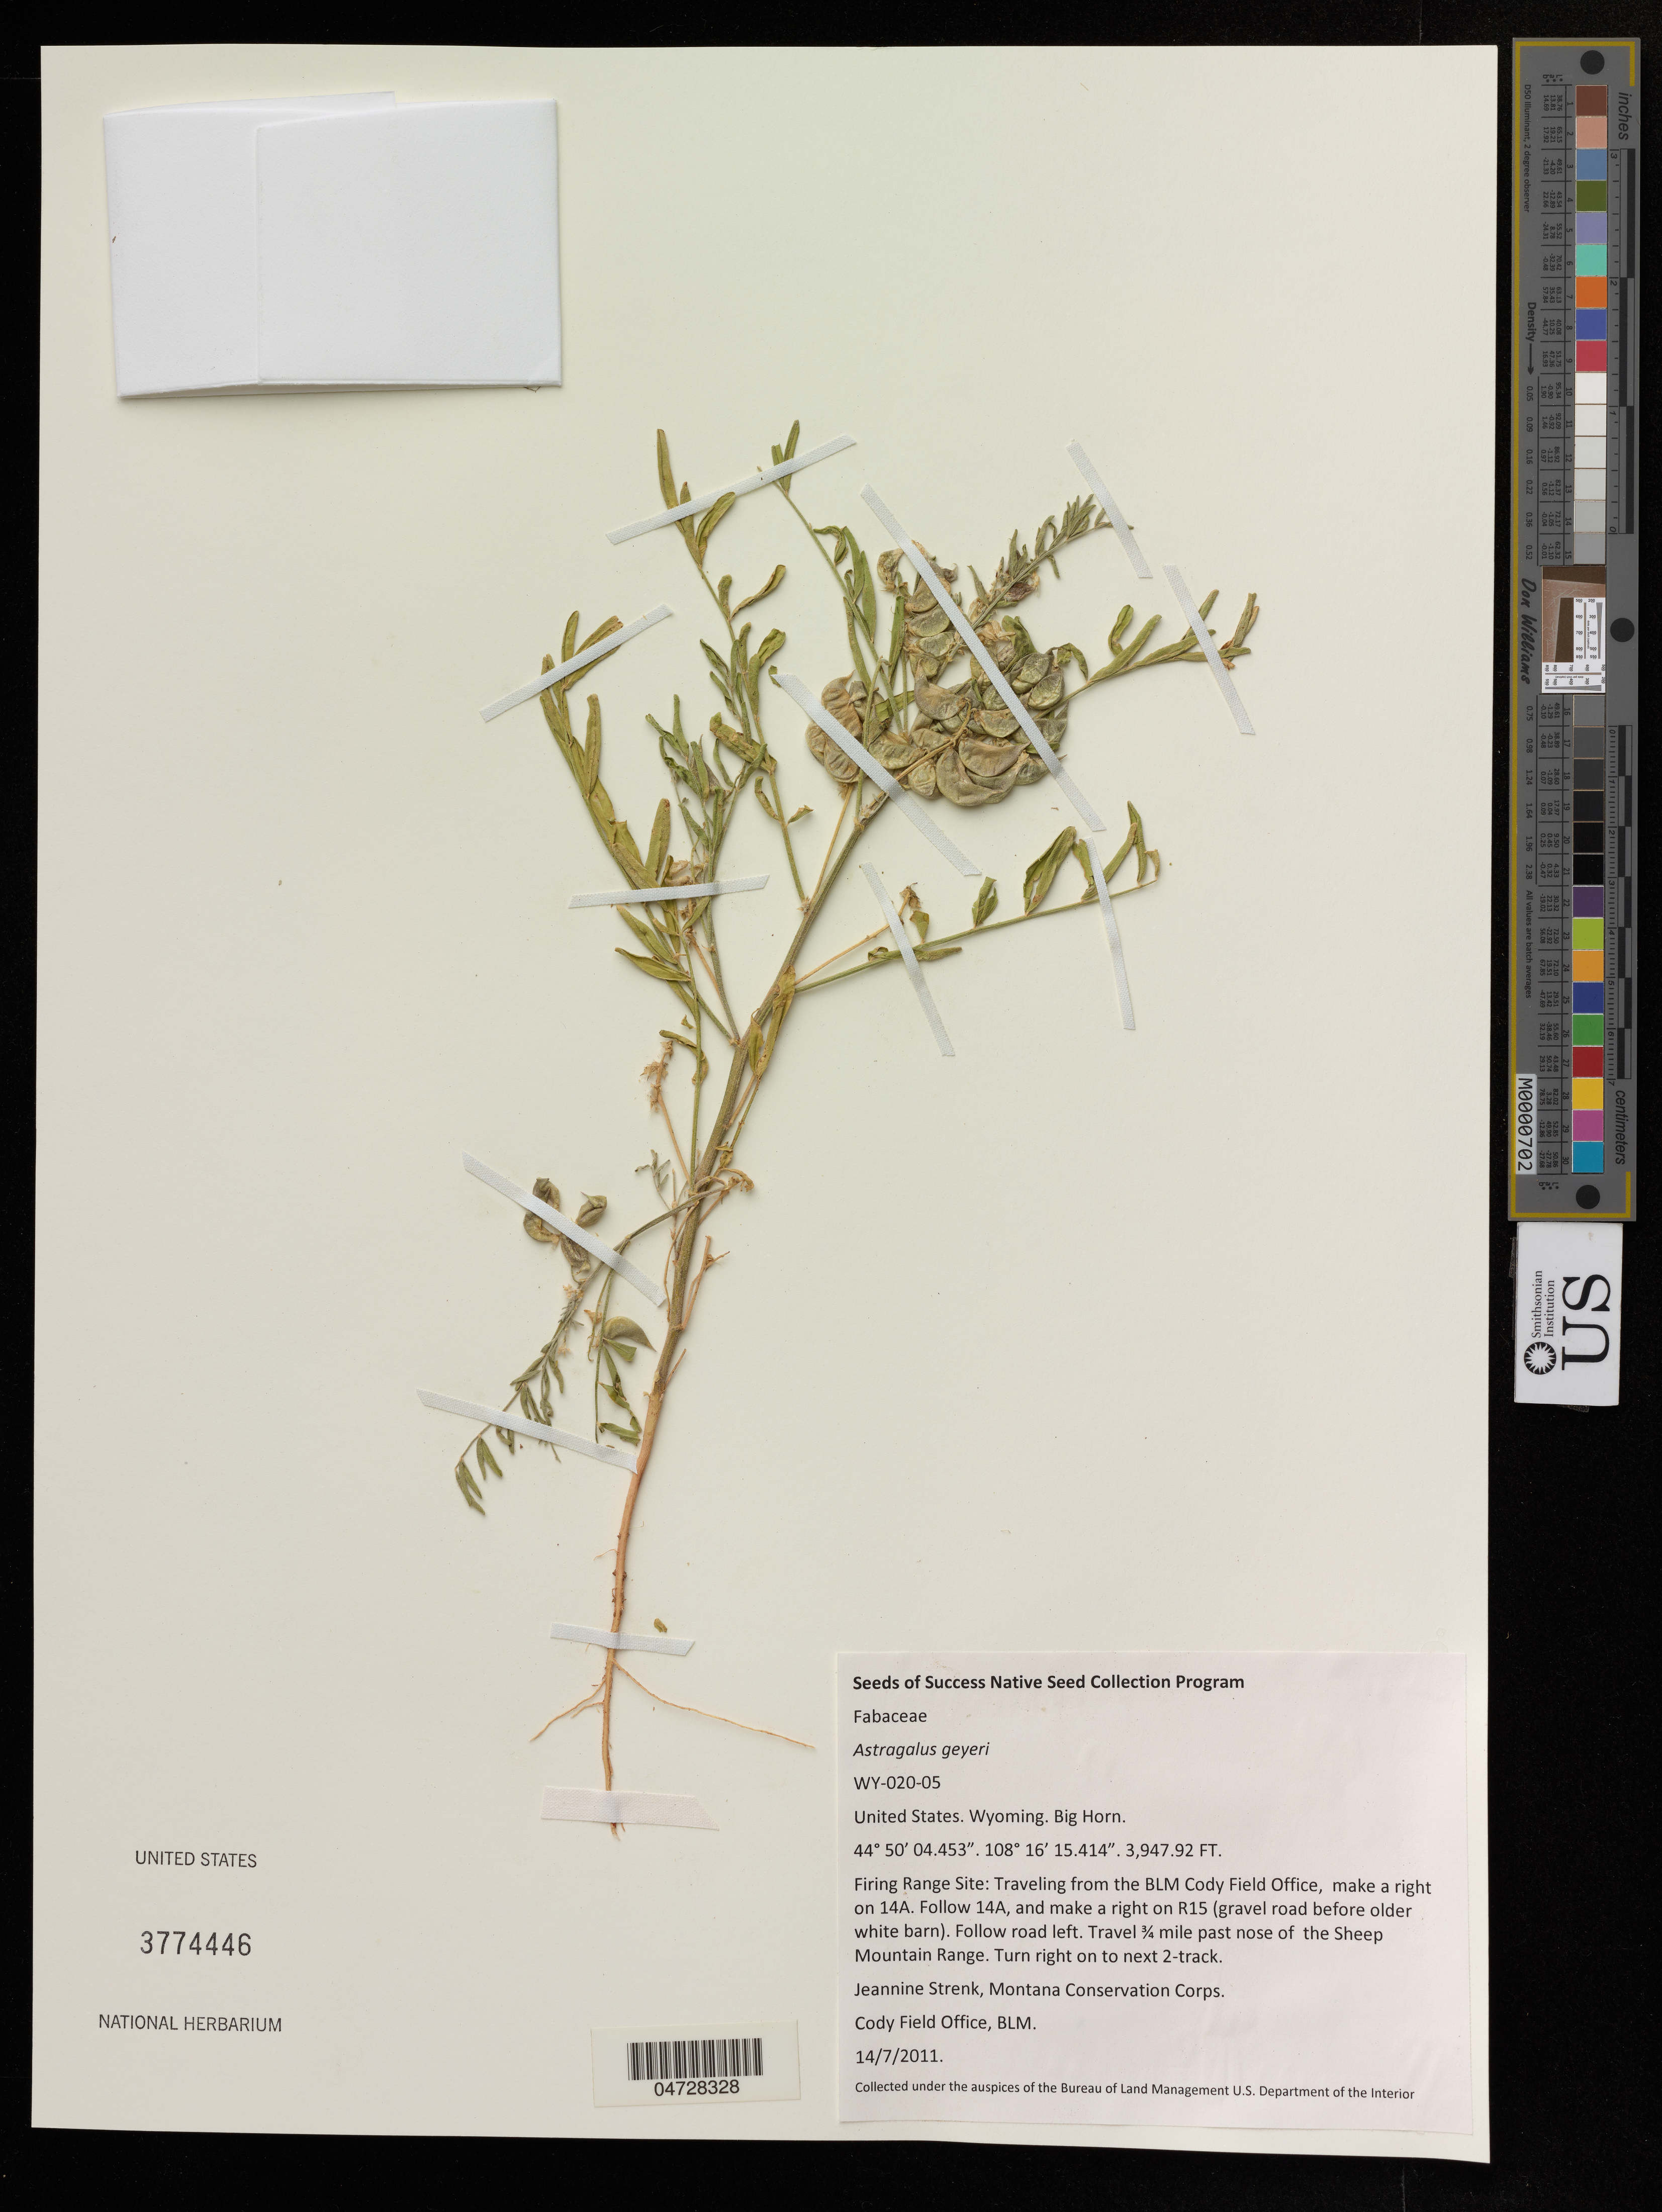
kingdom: Plantae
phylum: Tracheophyta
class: Magnoliopsida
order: Fabales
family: Fabaceae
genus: Astragalus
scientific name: Astragalus geyeri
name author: A. Gray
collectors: J. Strenk & Montana Conservation Corps.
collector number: WY-020-05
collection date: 2011-07-14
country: United States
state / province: Wyoming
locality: Big Horn, Firing Range Site: Traveling from the BLM Cody Field Office, make a right on 14A, Follow 14A, and make a right on R15 (gravel road before older white barn), Follow road left. Travel ³⁄₄ mile past nose of the Sheep Mountain range, Turn right on to next 2-track.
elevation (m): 1203.33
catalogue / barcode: US 3774446